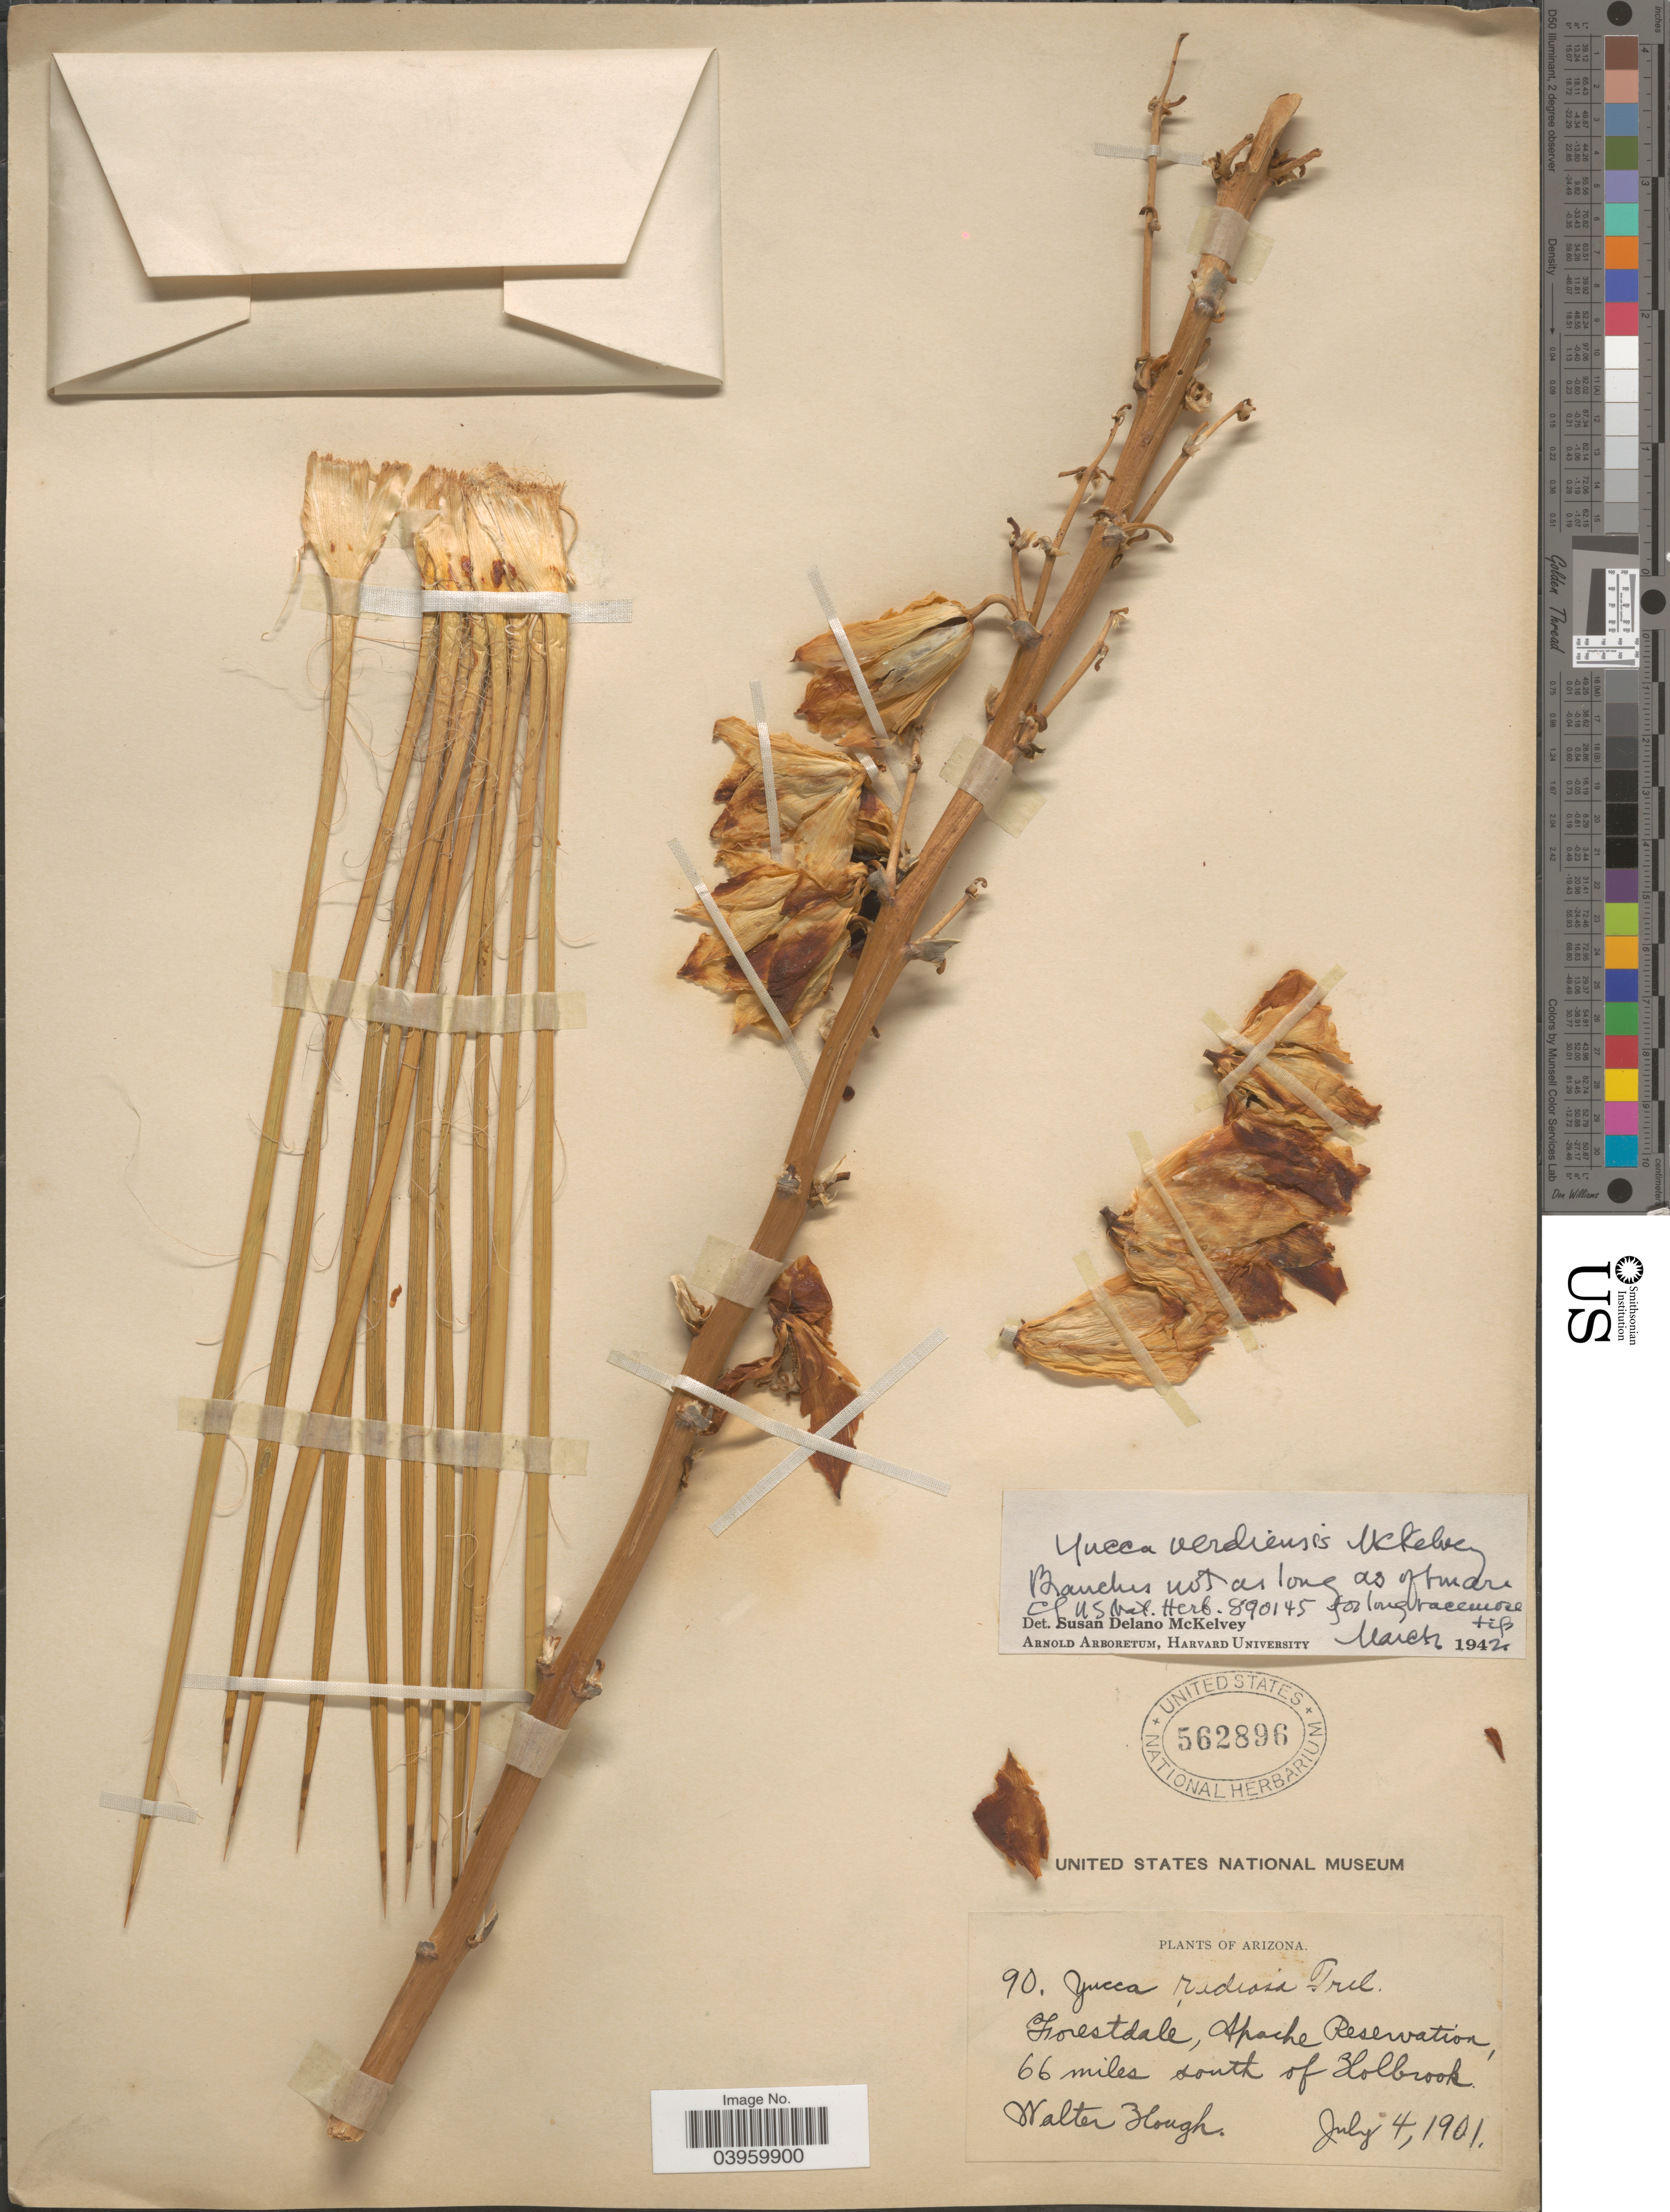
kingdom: Plantae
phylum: Tracheophyta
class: Liliopsida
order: Asparagales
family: Asparagaceae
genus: Yucca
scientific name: Yucca elata var. verdiensis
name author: (McKelvey) Reveal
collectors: W. Hough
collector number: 90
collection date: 1901-07-04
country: United States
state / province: Arizona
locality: Forestdale, Apache Reservation, 66 miles south of Holbrook.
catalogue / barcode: US 562896